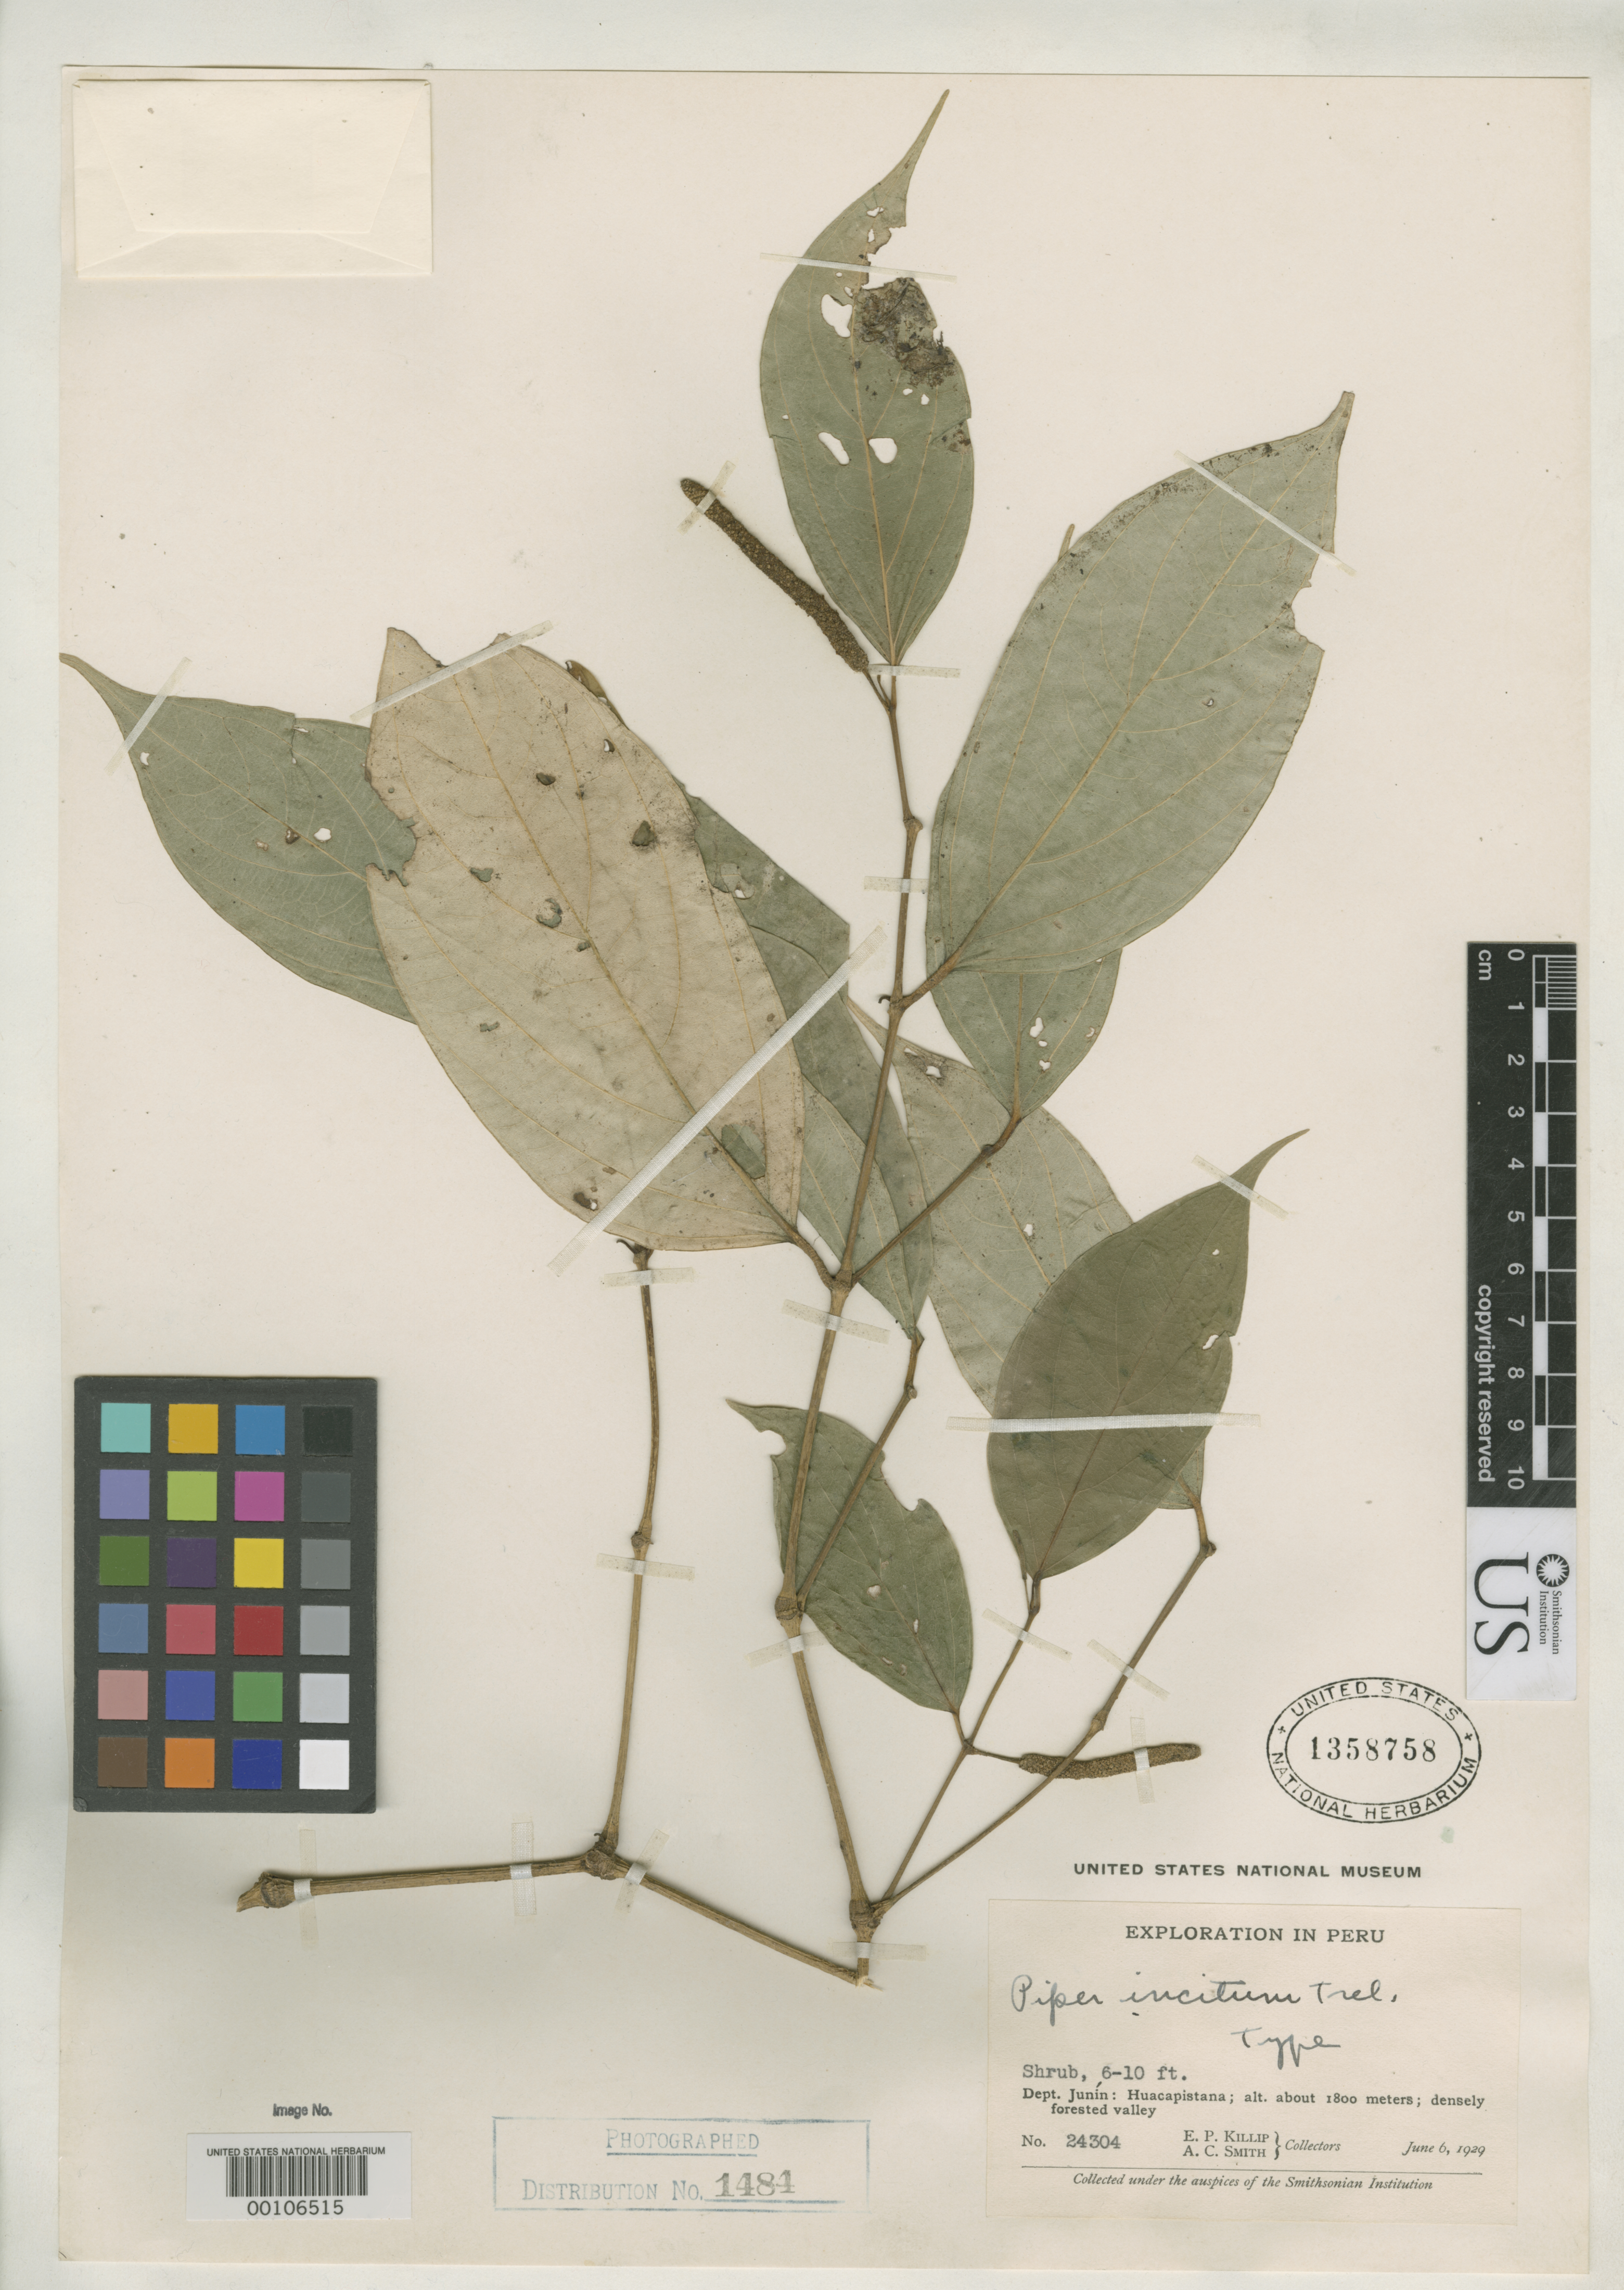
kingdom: Plantae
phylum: Tracheophyta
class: Magnoliopsida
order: Piperales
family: Piperaceae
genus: Piper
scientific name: Piper incitum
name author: Trel. in J.F. Macbr.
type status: Holotype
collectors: E. P. Killip & A. C. Smith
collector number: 24304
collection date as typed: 06 Jun 1929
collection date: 1929-06-06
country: Peru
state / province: Junín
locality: Huacapistana.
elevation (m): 1800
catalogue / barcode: US 1358758